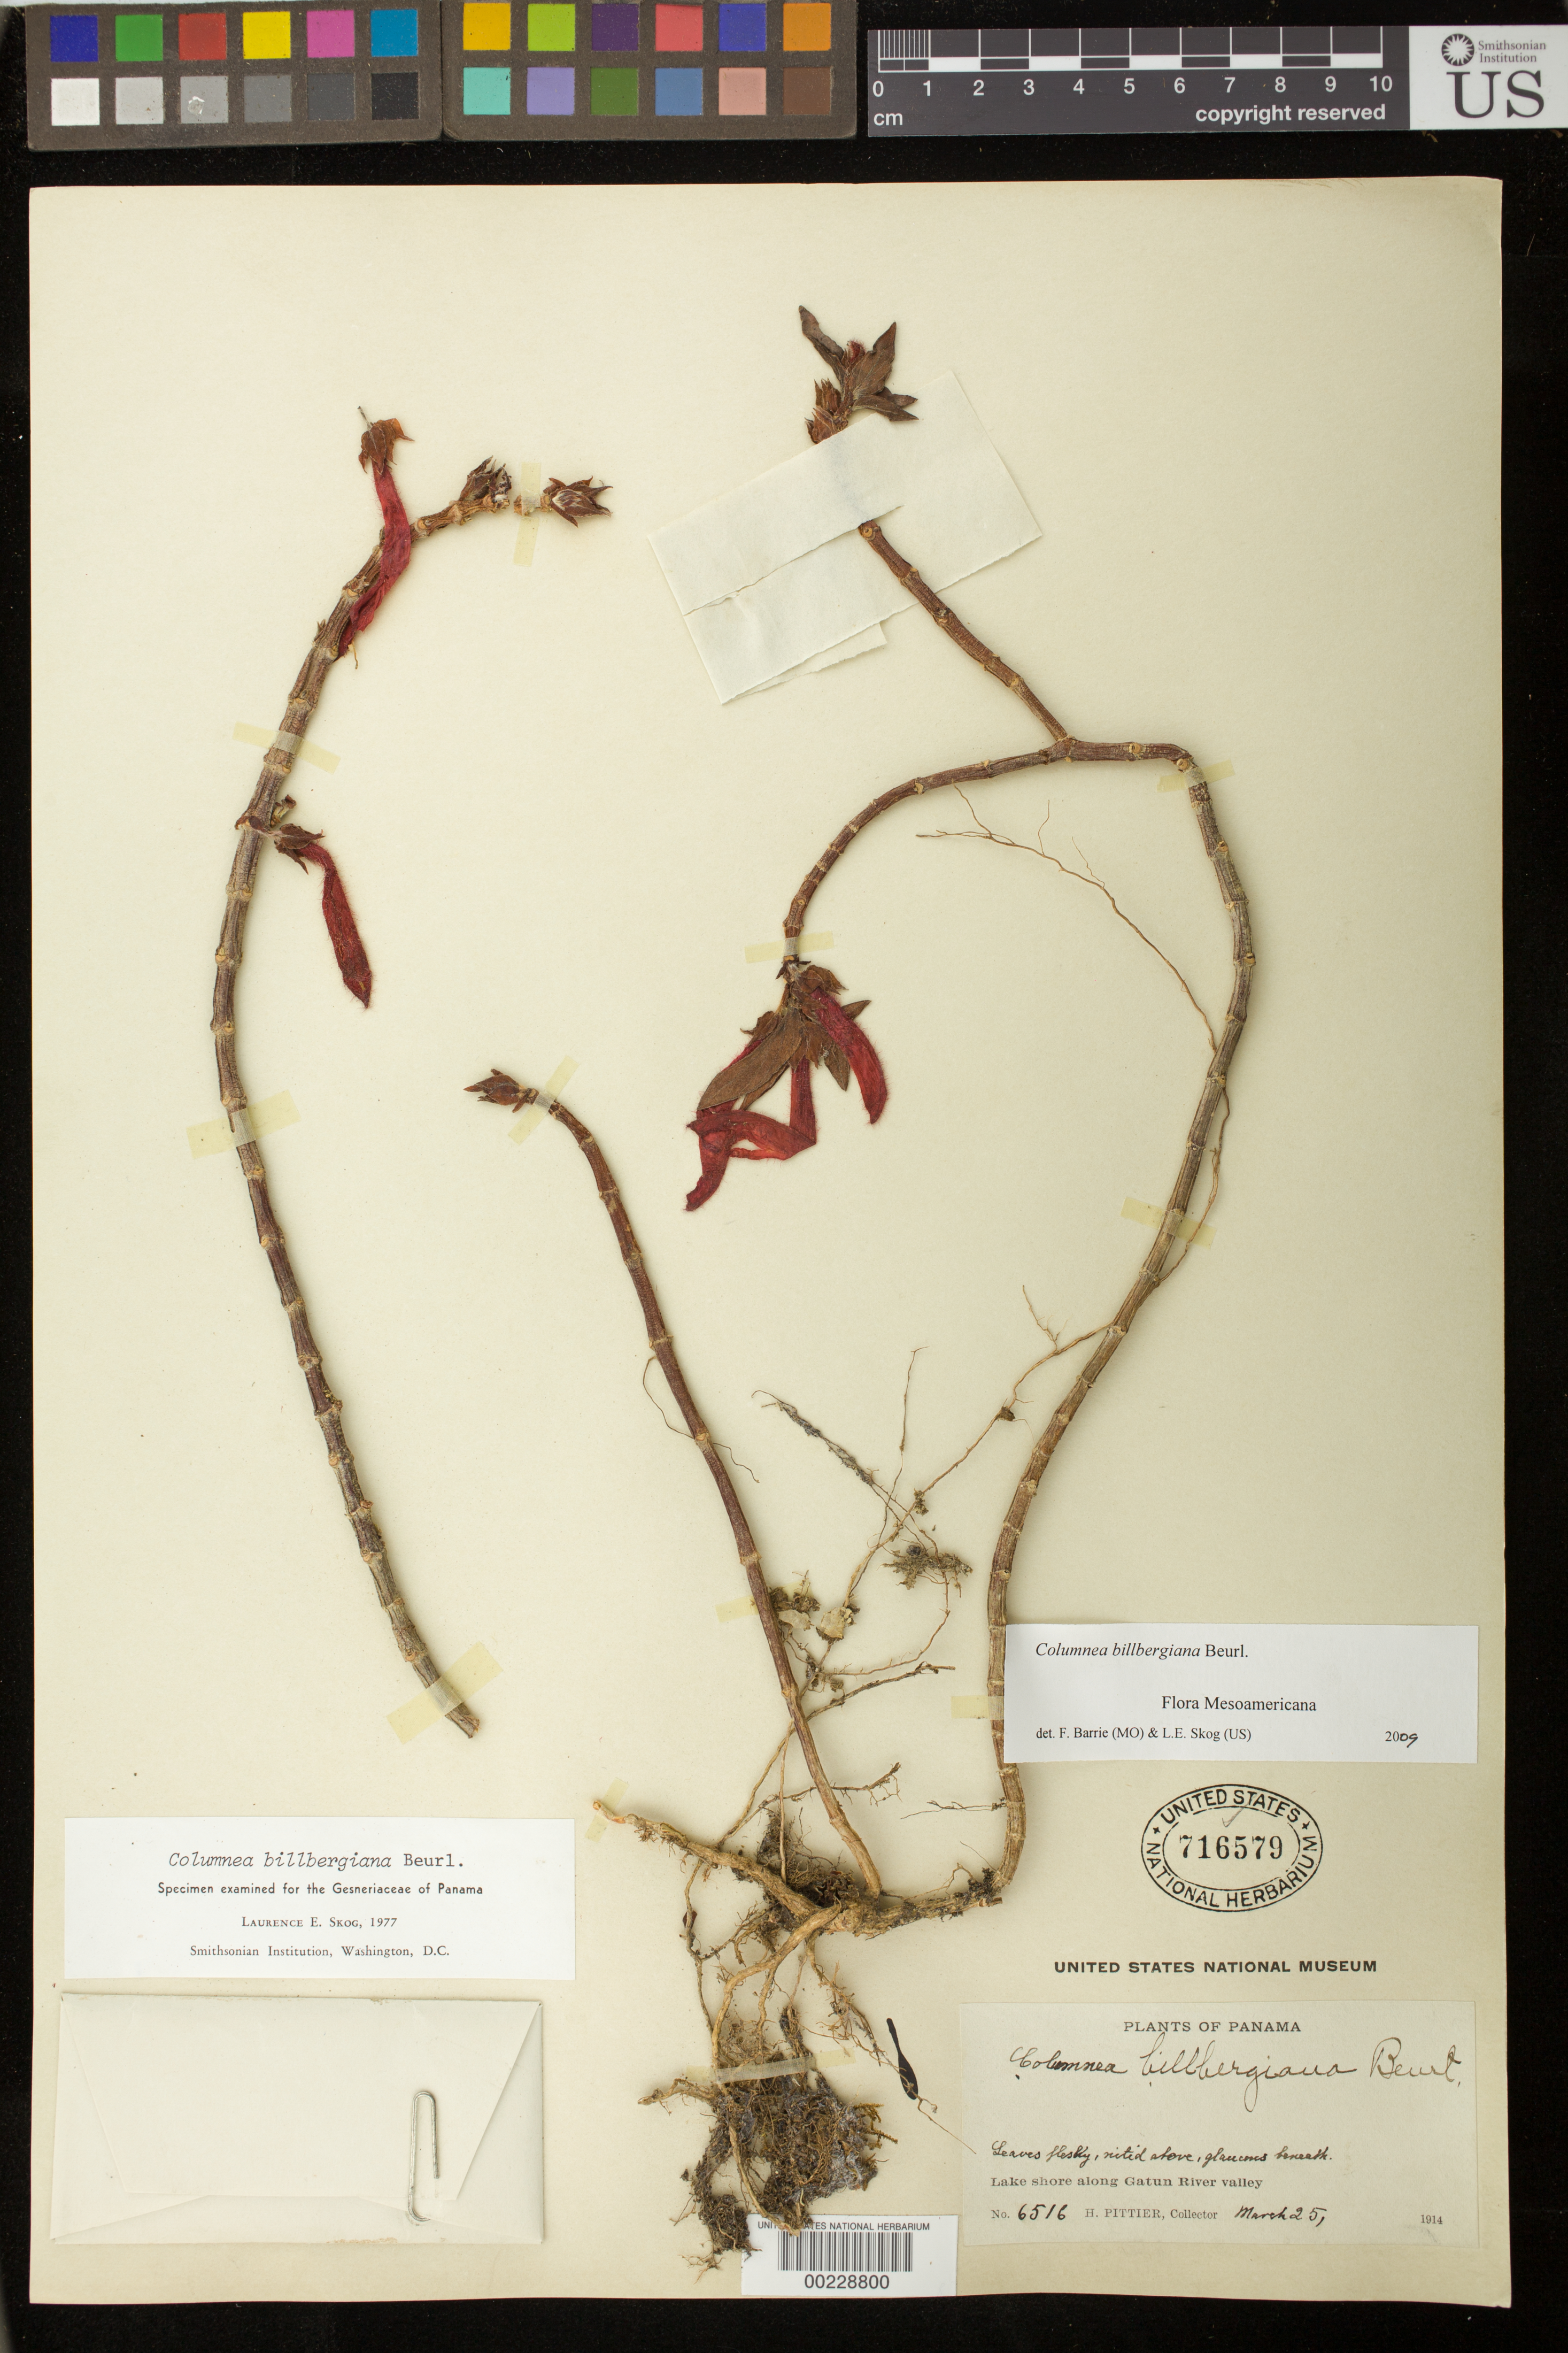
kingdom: Plantae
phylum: Tracheophyta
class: Magnoliopsida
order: Lamiales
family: Gesneriaceae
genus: Columnea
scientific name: Columnea billbergiana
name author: Beurl.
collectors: H. F. Pittier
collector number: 6516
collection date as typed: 25 Mar 1914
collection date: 1914-03-25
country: Panama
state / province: Colón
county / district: Canal Zone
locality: Lake shore along Gatun River valley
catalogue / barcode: US 716579